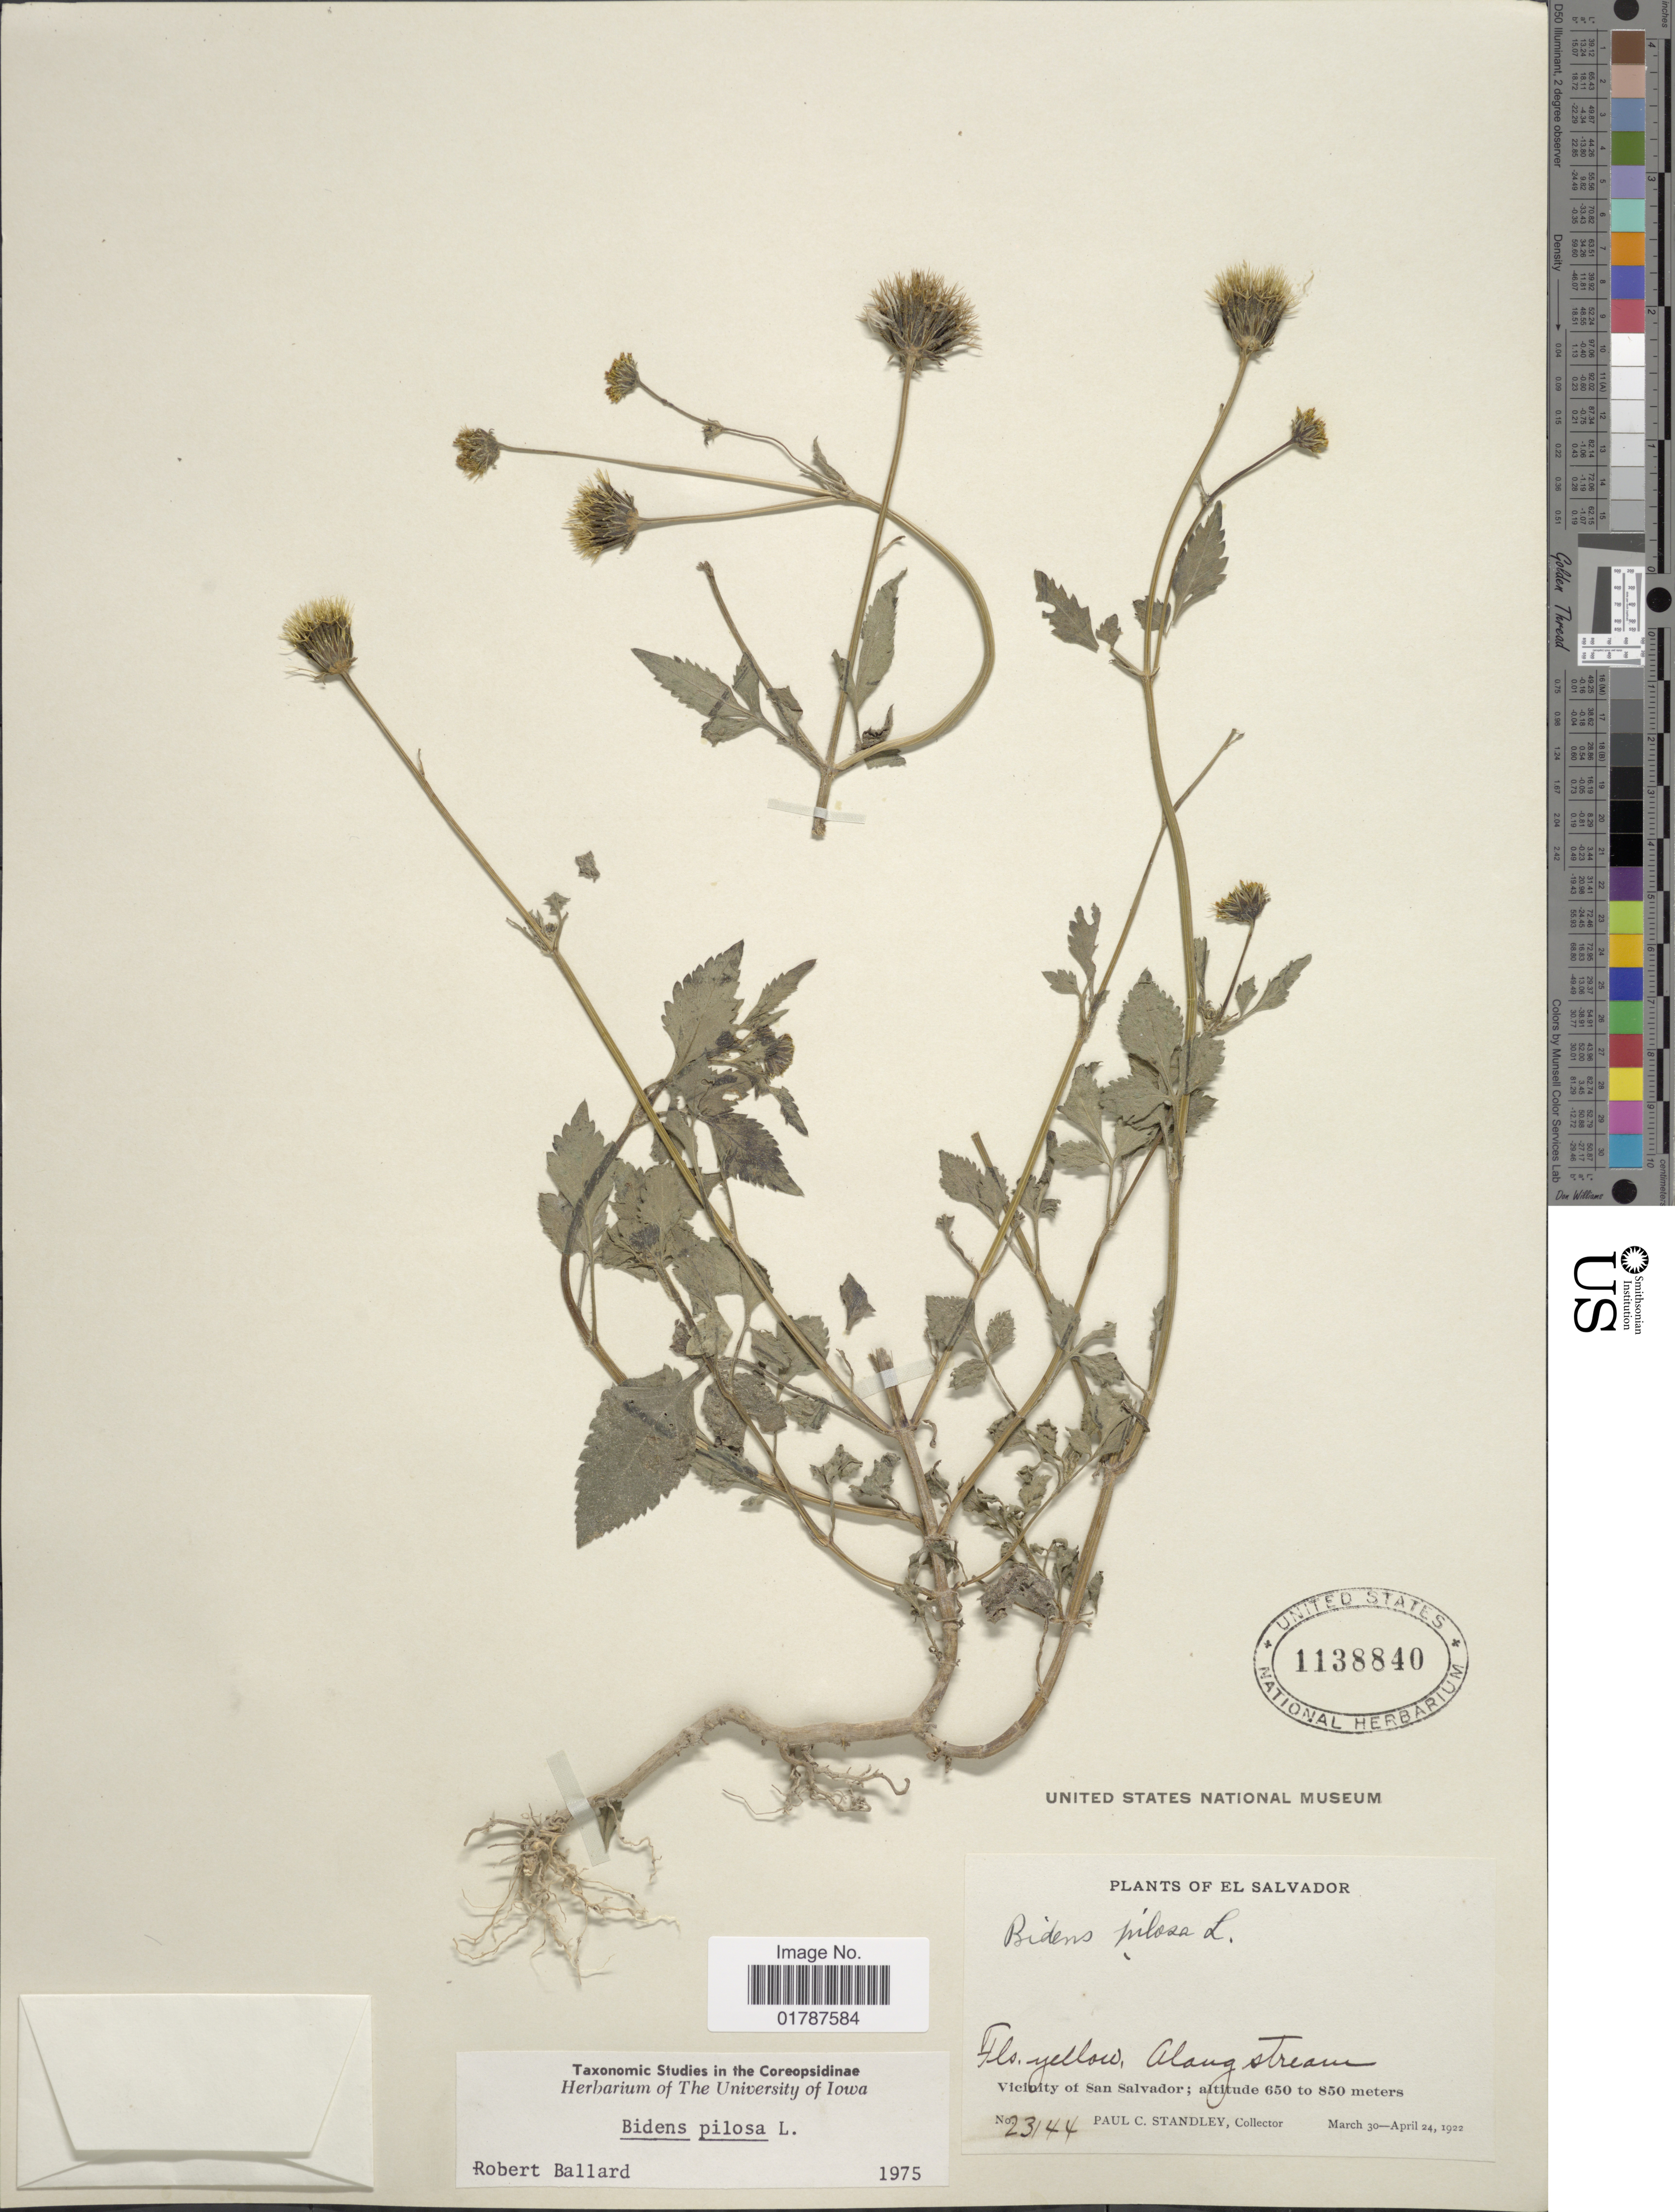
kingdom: Plantae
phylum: Tracheophyta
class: Magnoliopsida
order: Asterales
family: Asteraceae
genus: Bidens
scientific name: Bidens pilosa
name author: L.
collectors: P. C. Standley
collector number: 23144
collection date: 1922-03-30/1922-04-24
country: El Salvador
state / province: San Salvador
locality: Along stream, Vicinity of San Salvador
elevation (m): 650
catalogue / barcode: US 1138840